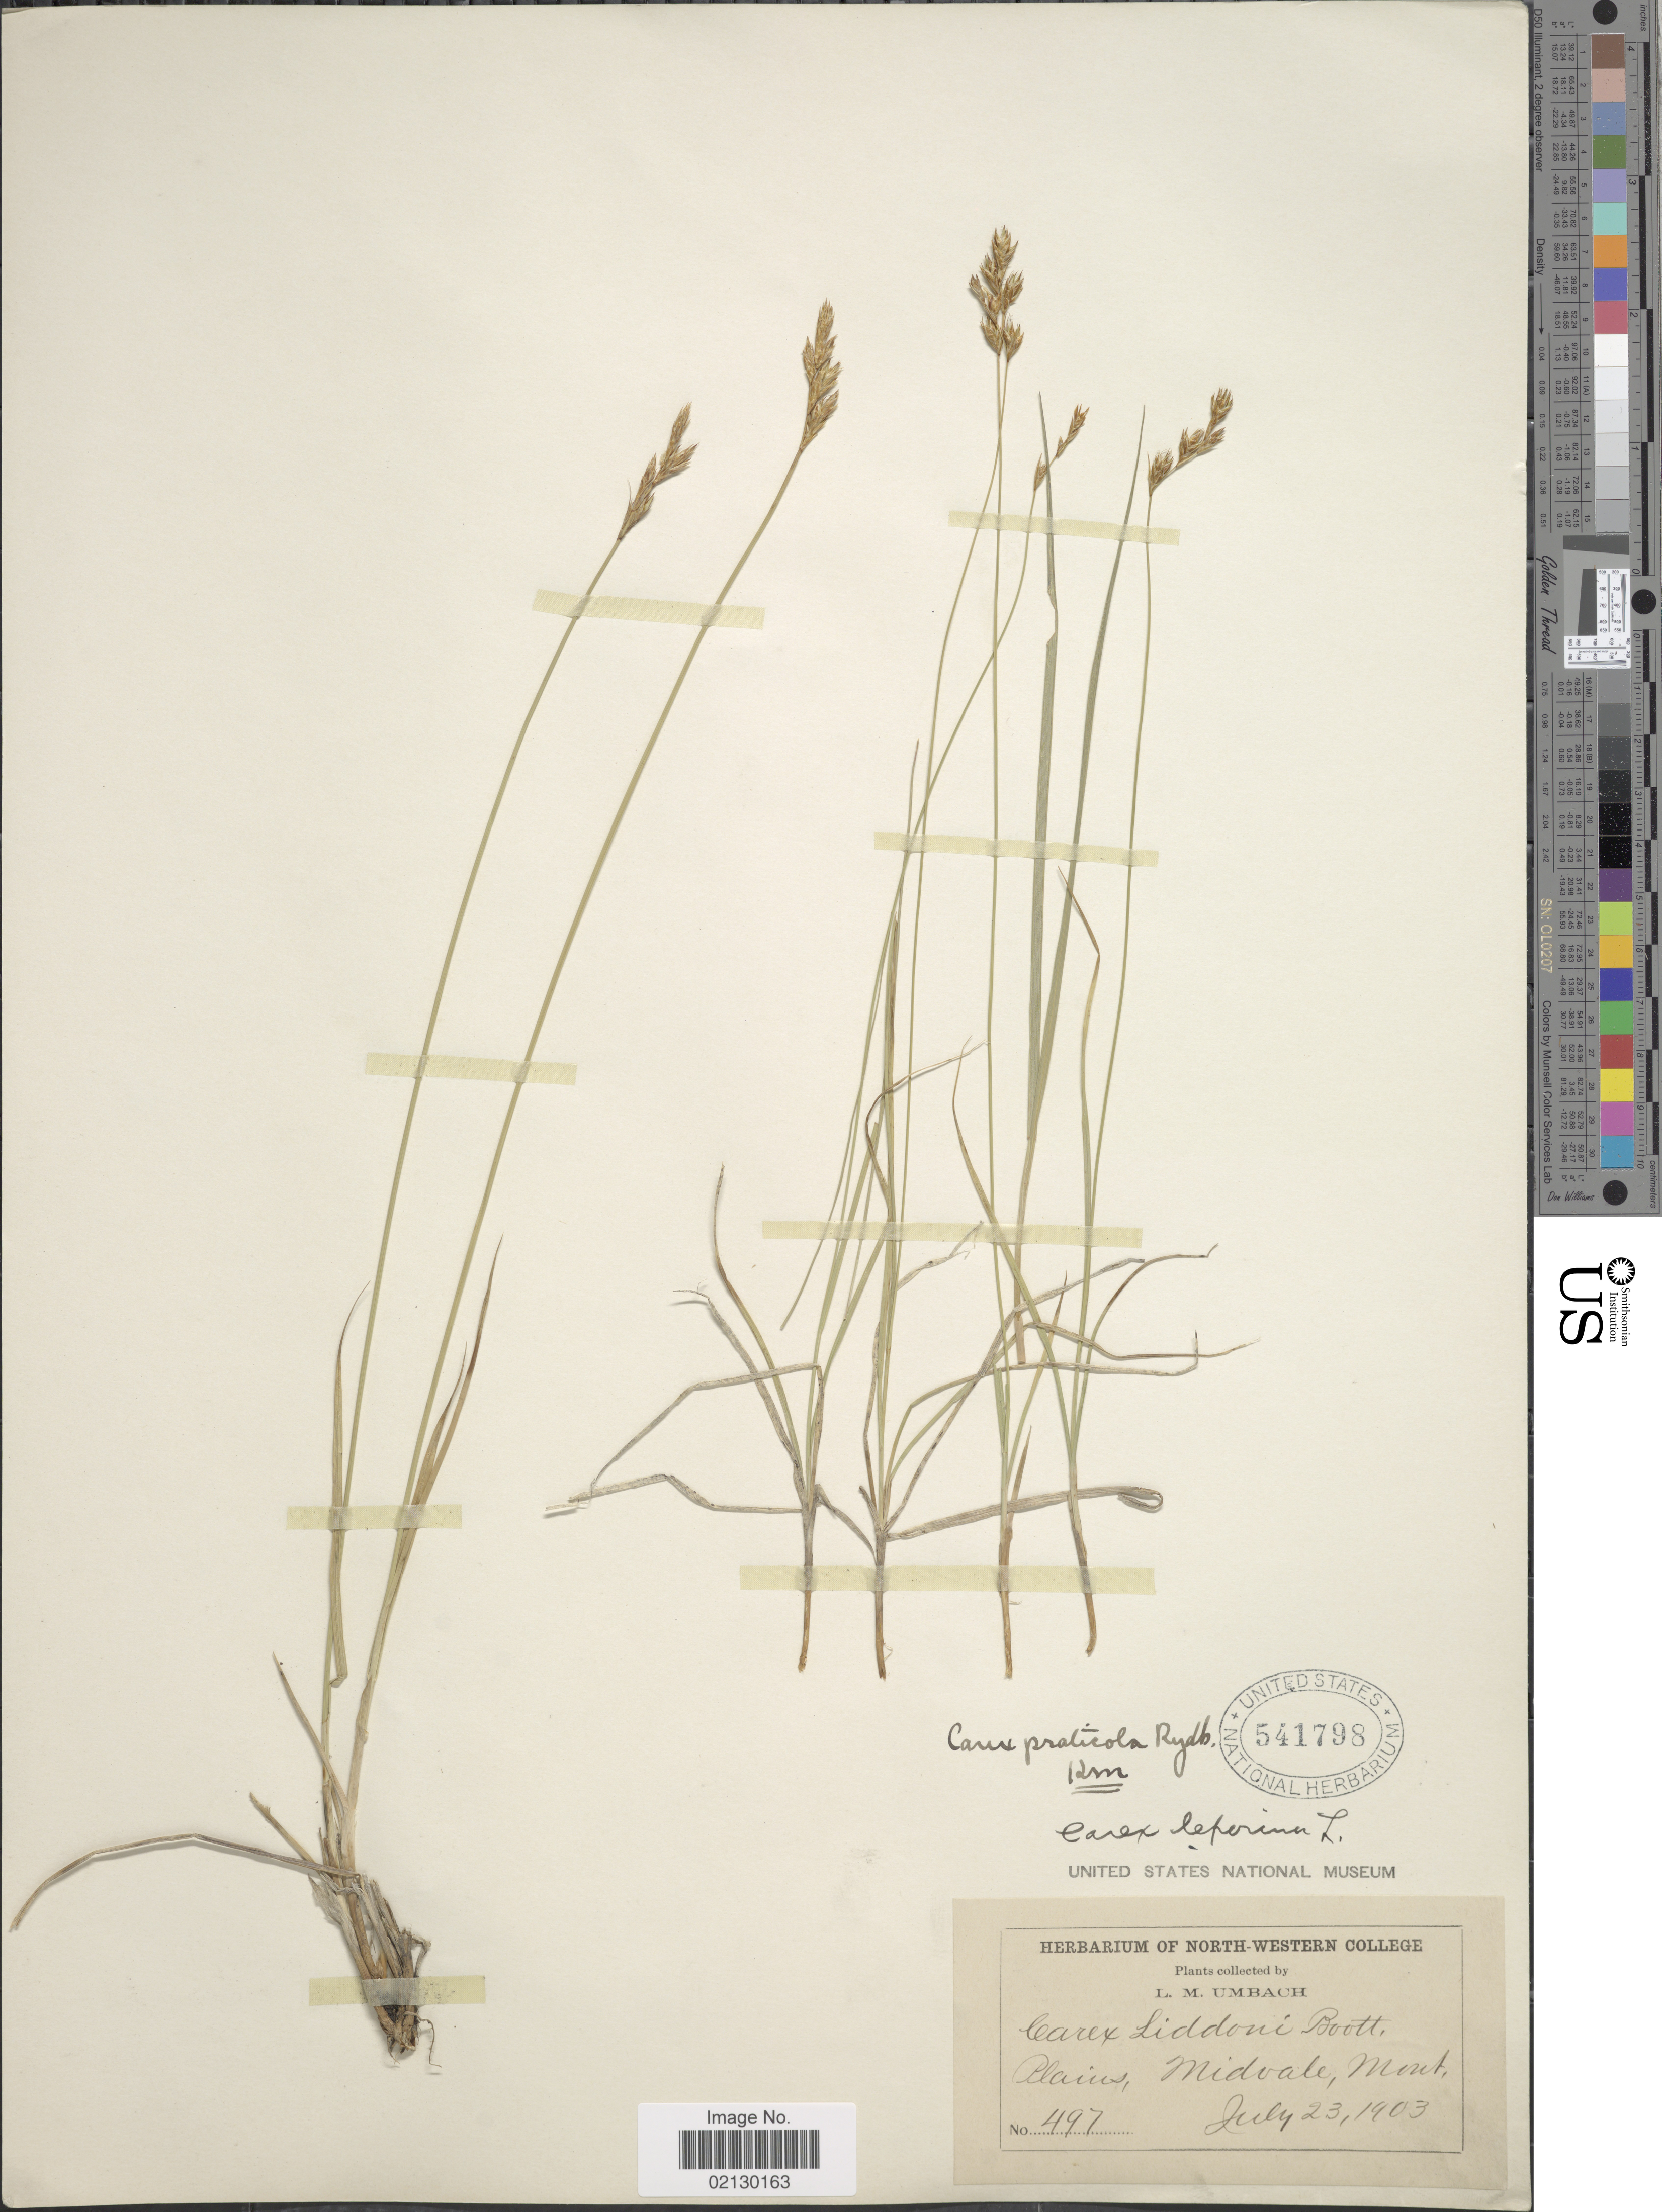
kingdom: Plantae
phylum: Tracheophyta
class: Liliopsida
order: Poales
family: Cyperaceae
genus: Carex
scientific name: Carex praticola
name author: Rydb.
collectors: L. M. Umbach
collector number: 497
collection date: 1903-07-23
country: United States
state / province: Montana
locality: Plains, Midvale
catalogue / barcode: US 541798